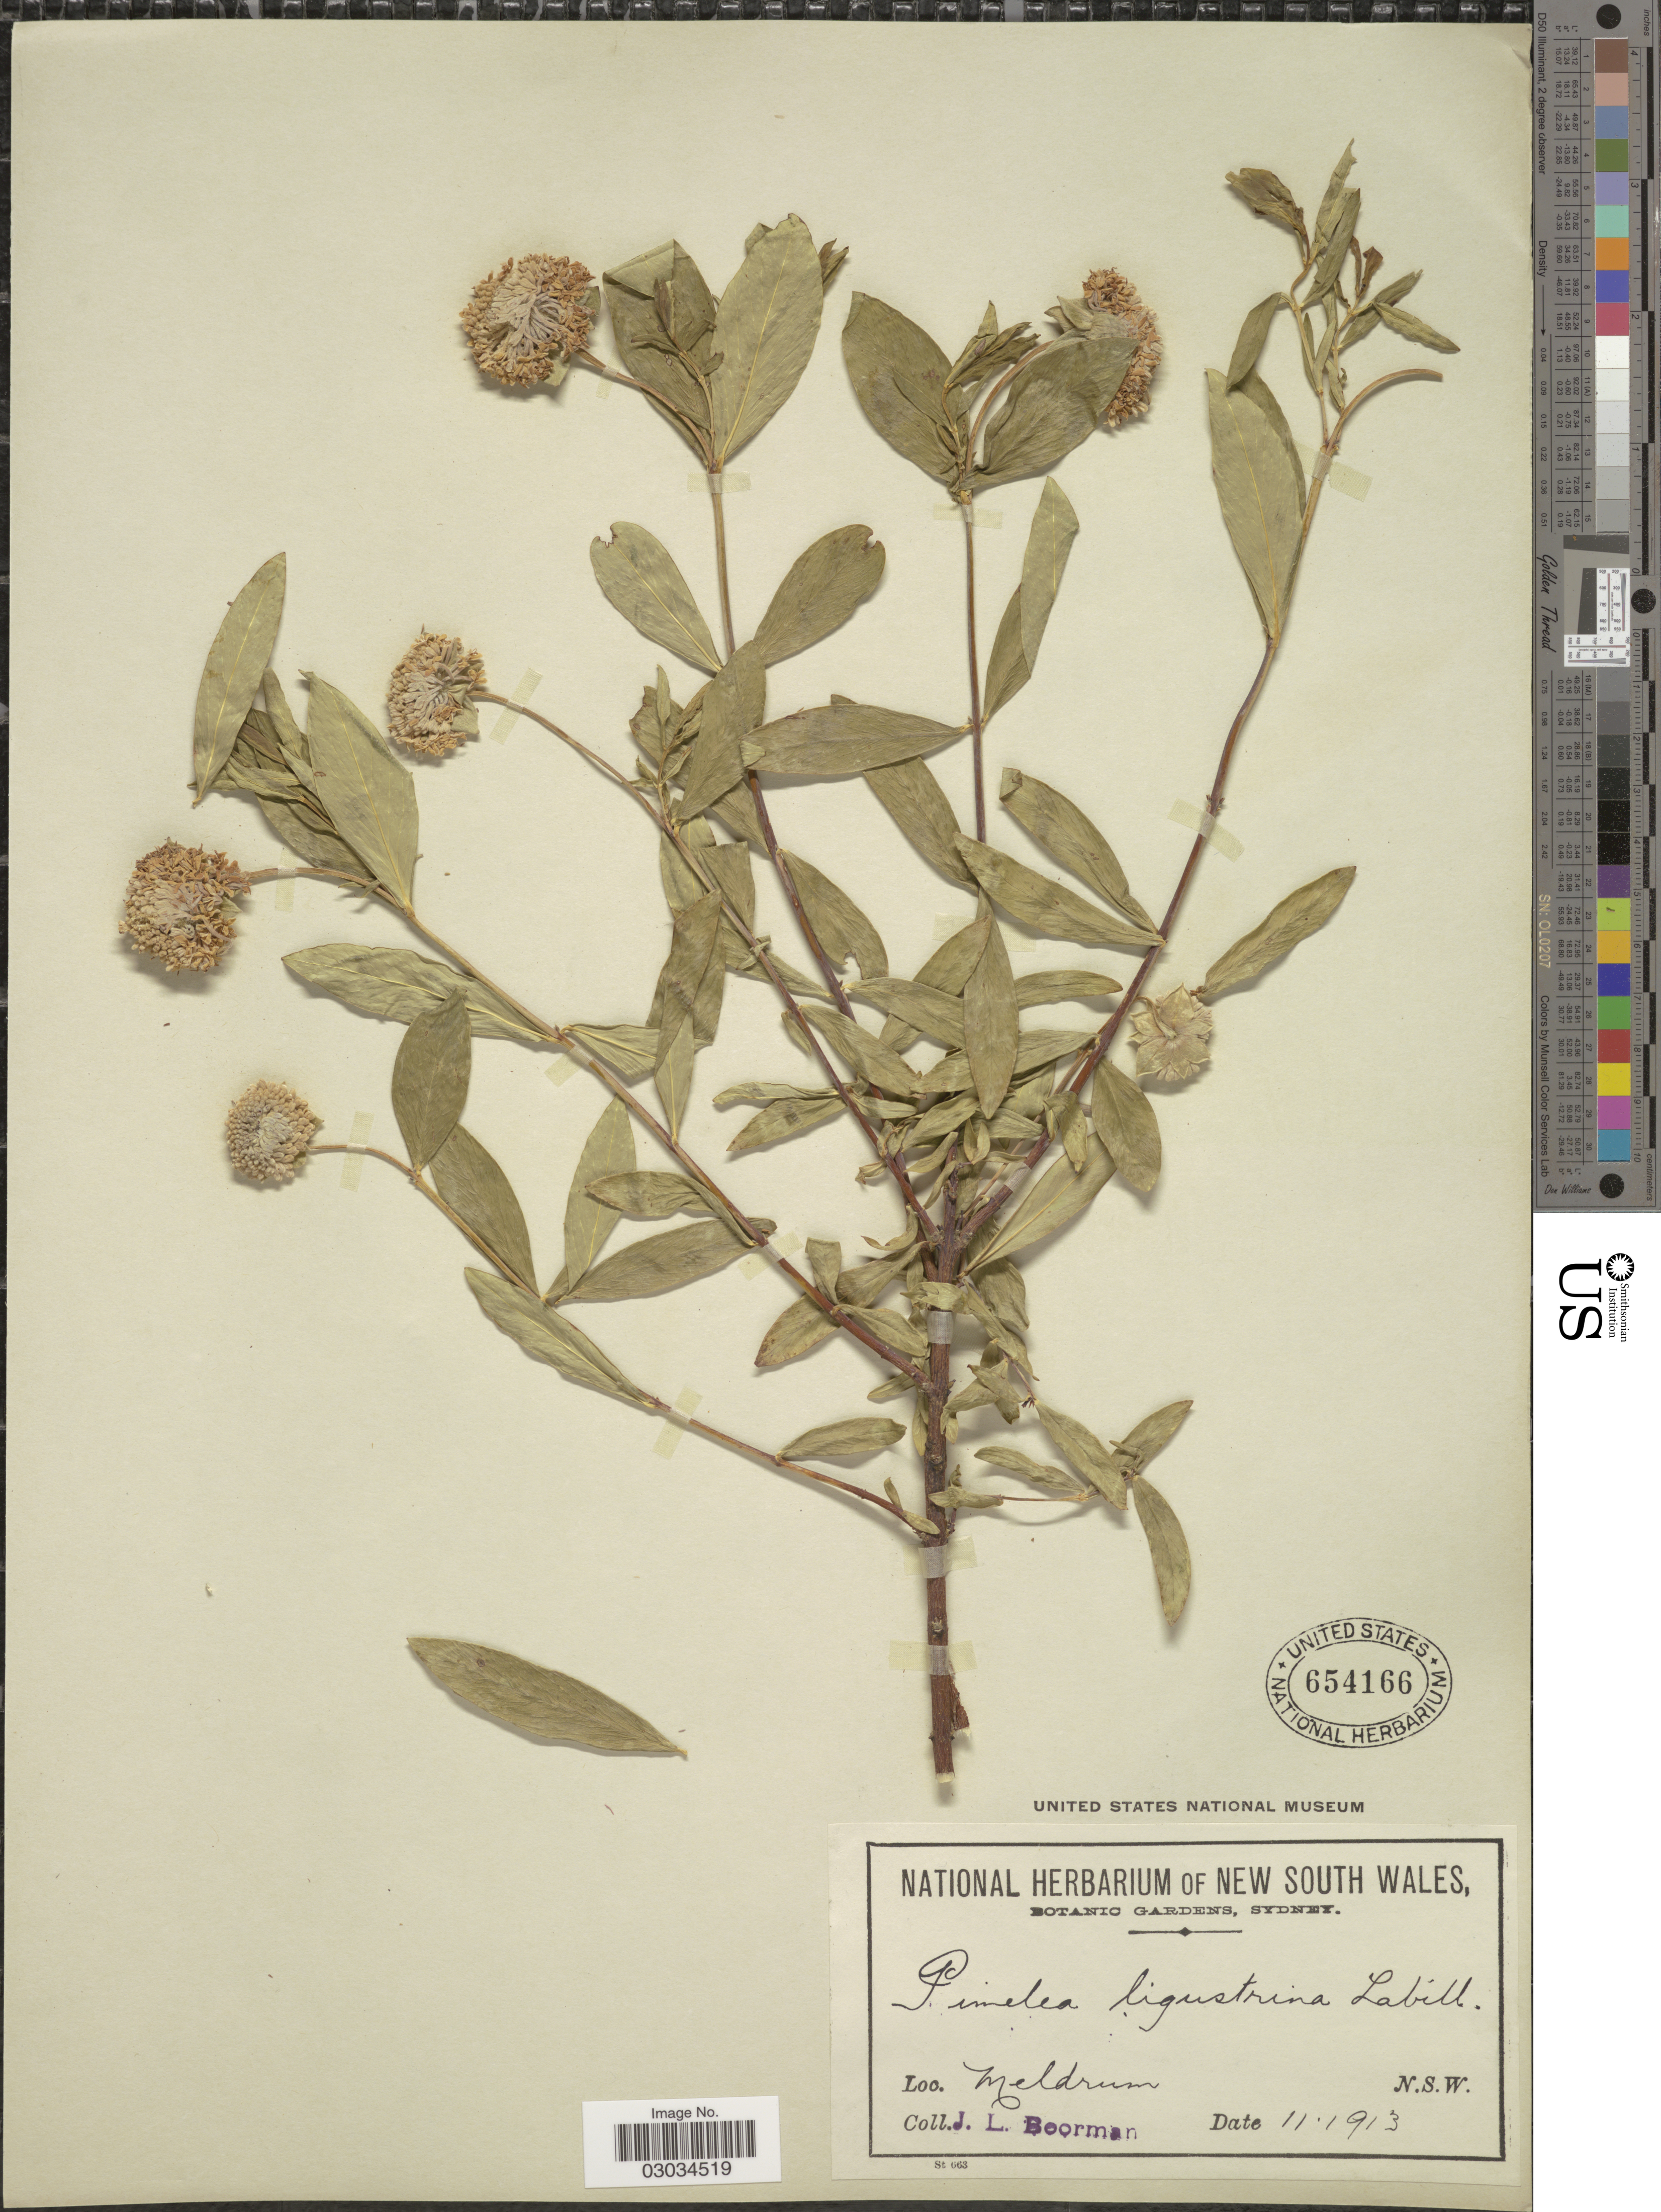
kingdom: Plantae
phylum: Tracheophyta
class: Magnoliopsida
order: Malvales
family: Thymelaeaceae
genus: Pimelea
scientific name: Pimelea ligustrina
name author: Labill.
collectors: J. Boorman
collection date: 1913-11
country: Australia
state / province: New South Wales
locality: Meldrum. N.S.W.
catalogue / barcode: US 654166